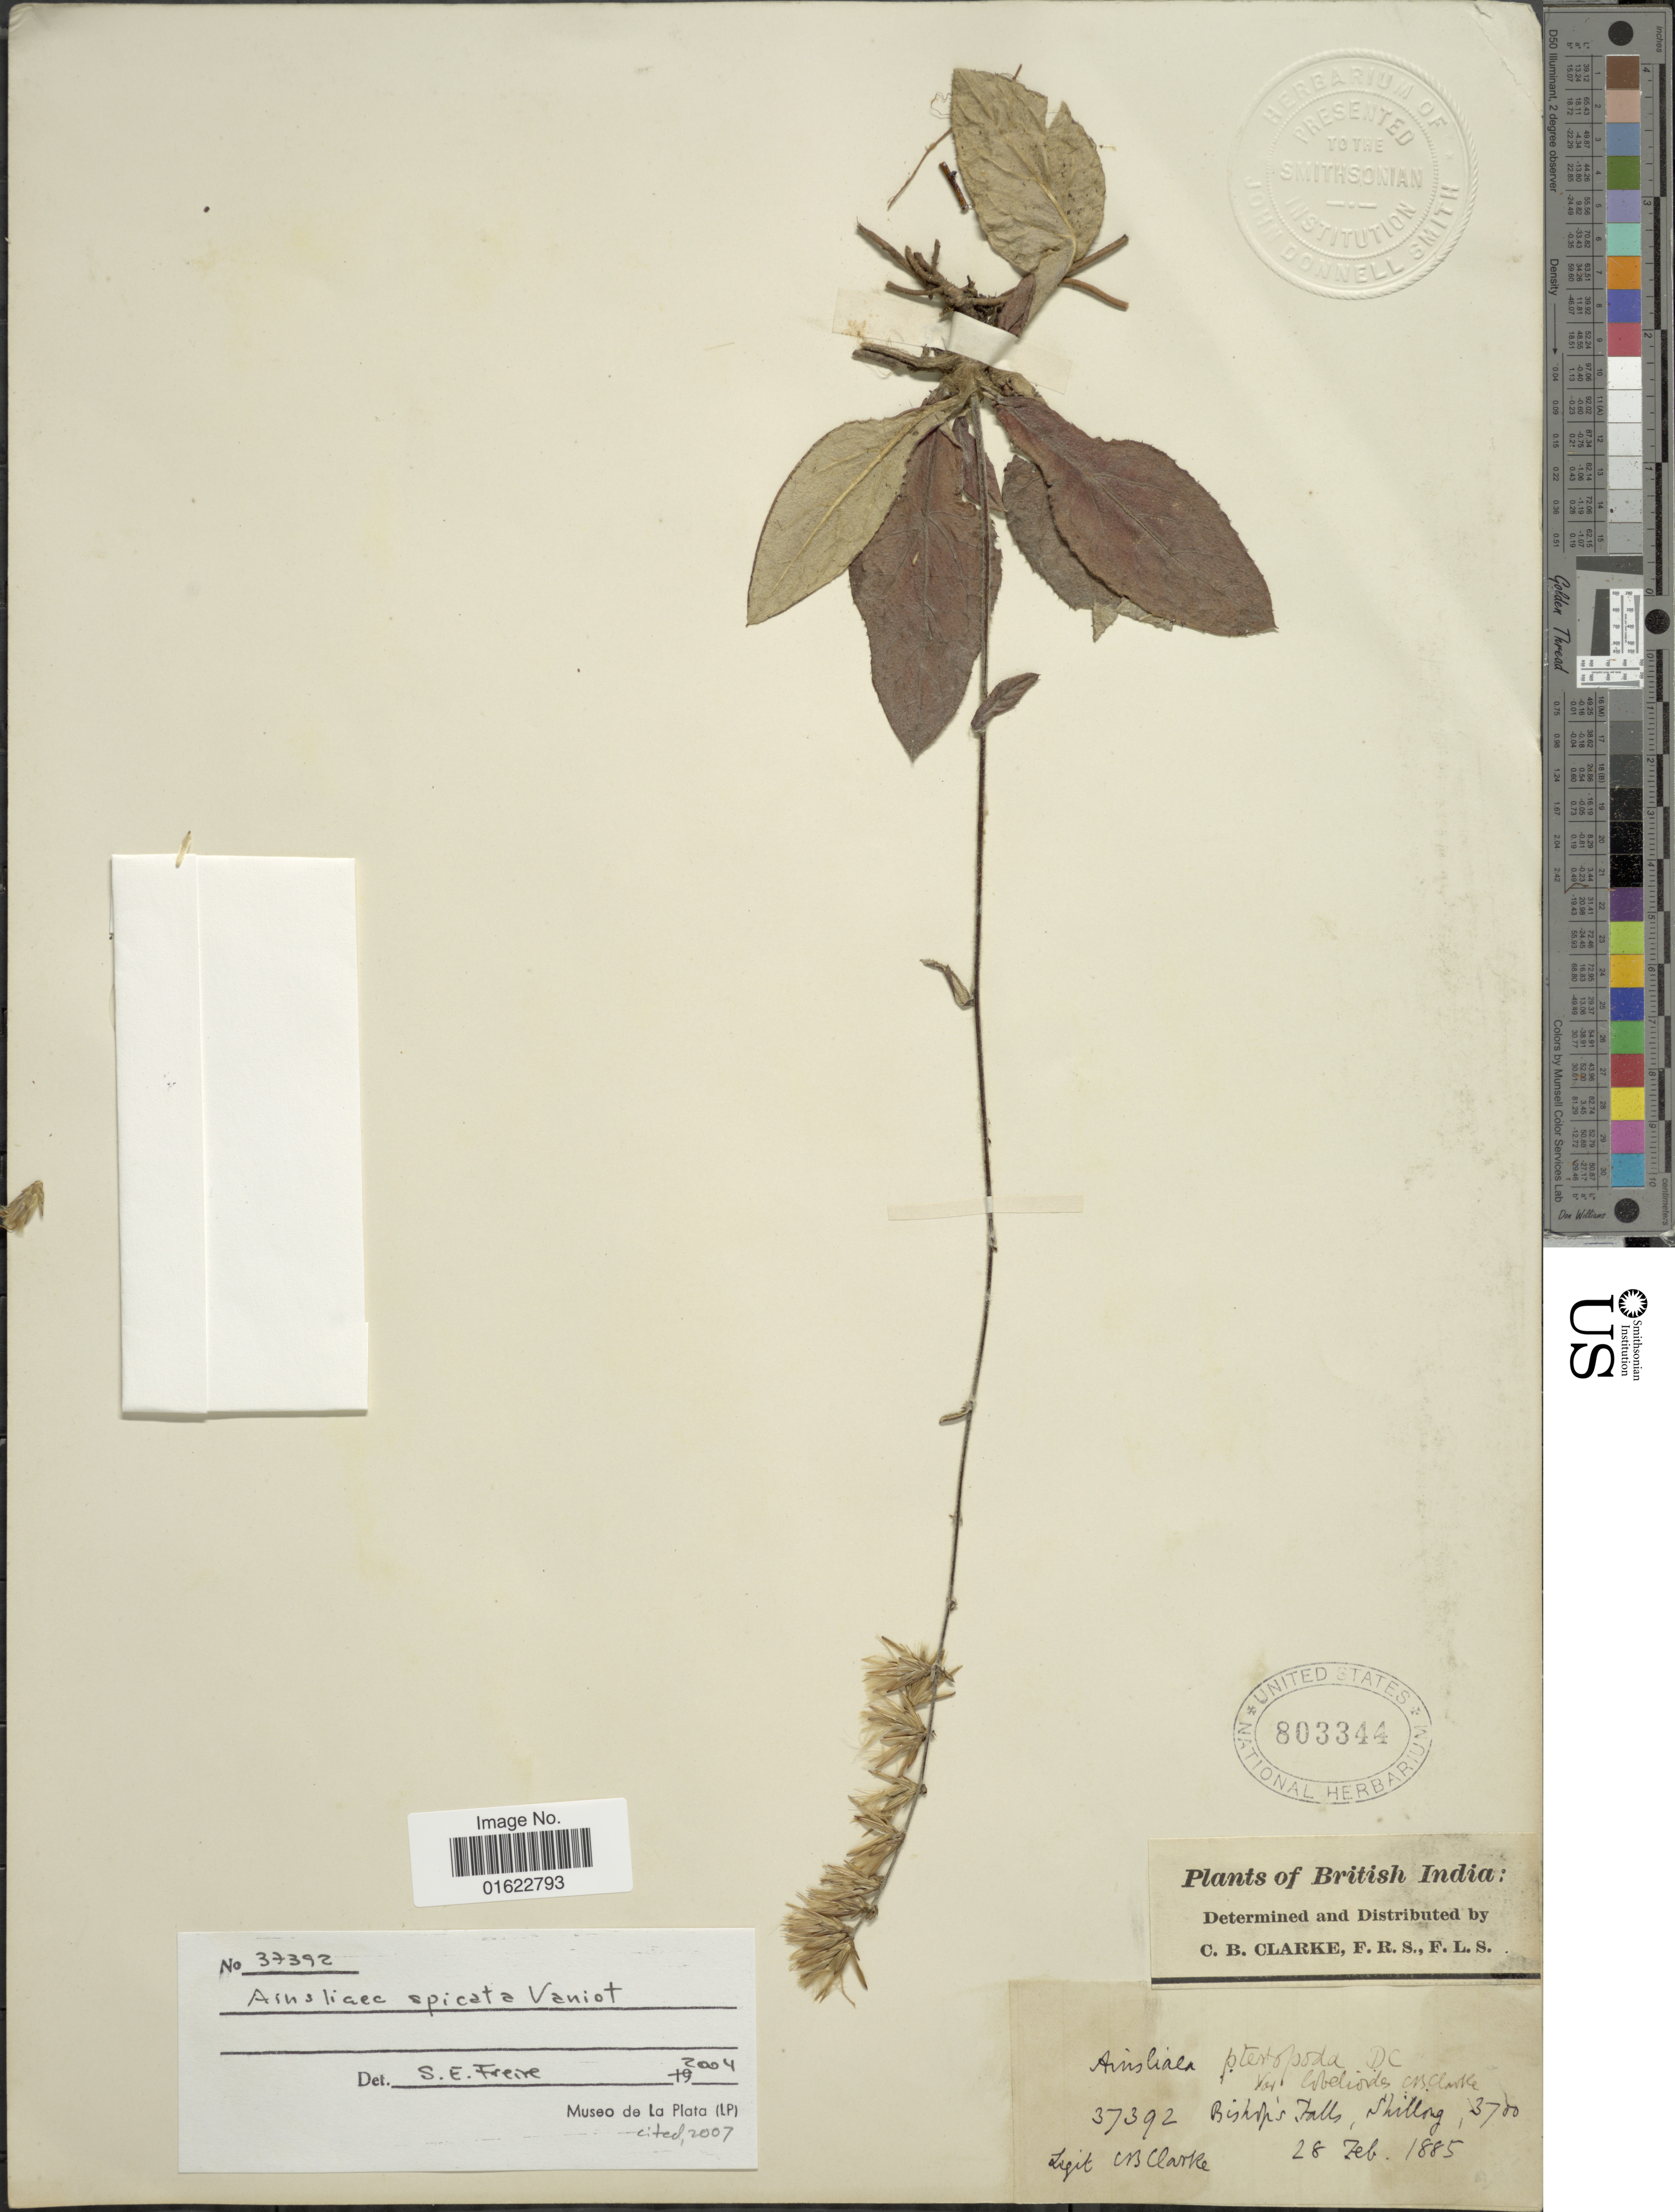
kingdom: Plantae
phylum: Tracheophyta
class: Magnoliopsida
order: Asterales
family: Asteraceae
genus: Ainsliaea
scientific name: Ainsliaea spicata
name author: Vaniot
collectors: C. B. Clarke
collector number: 37392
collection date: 1885-02-28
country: India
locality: British India. Bishop's Falls, Shillong.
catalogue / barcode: US 803344